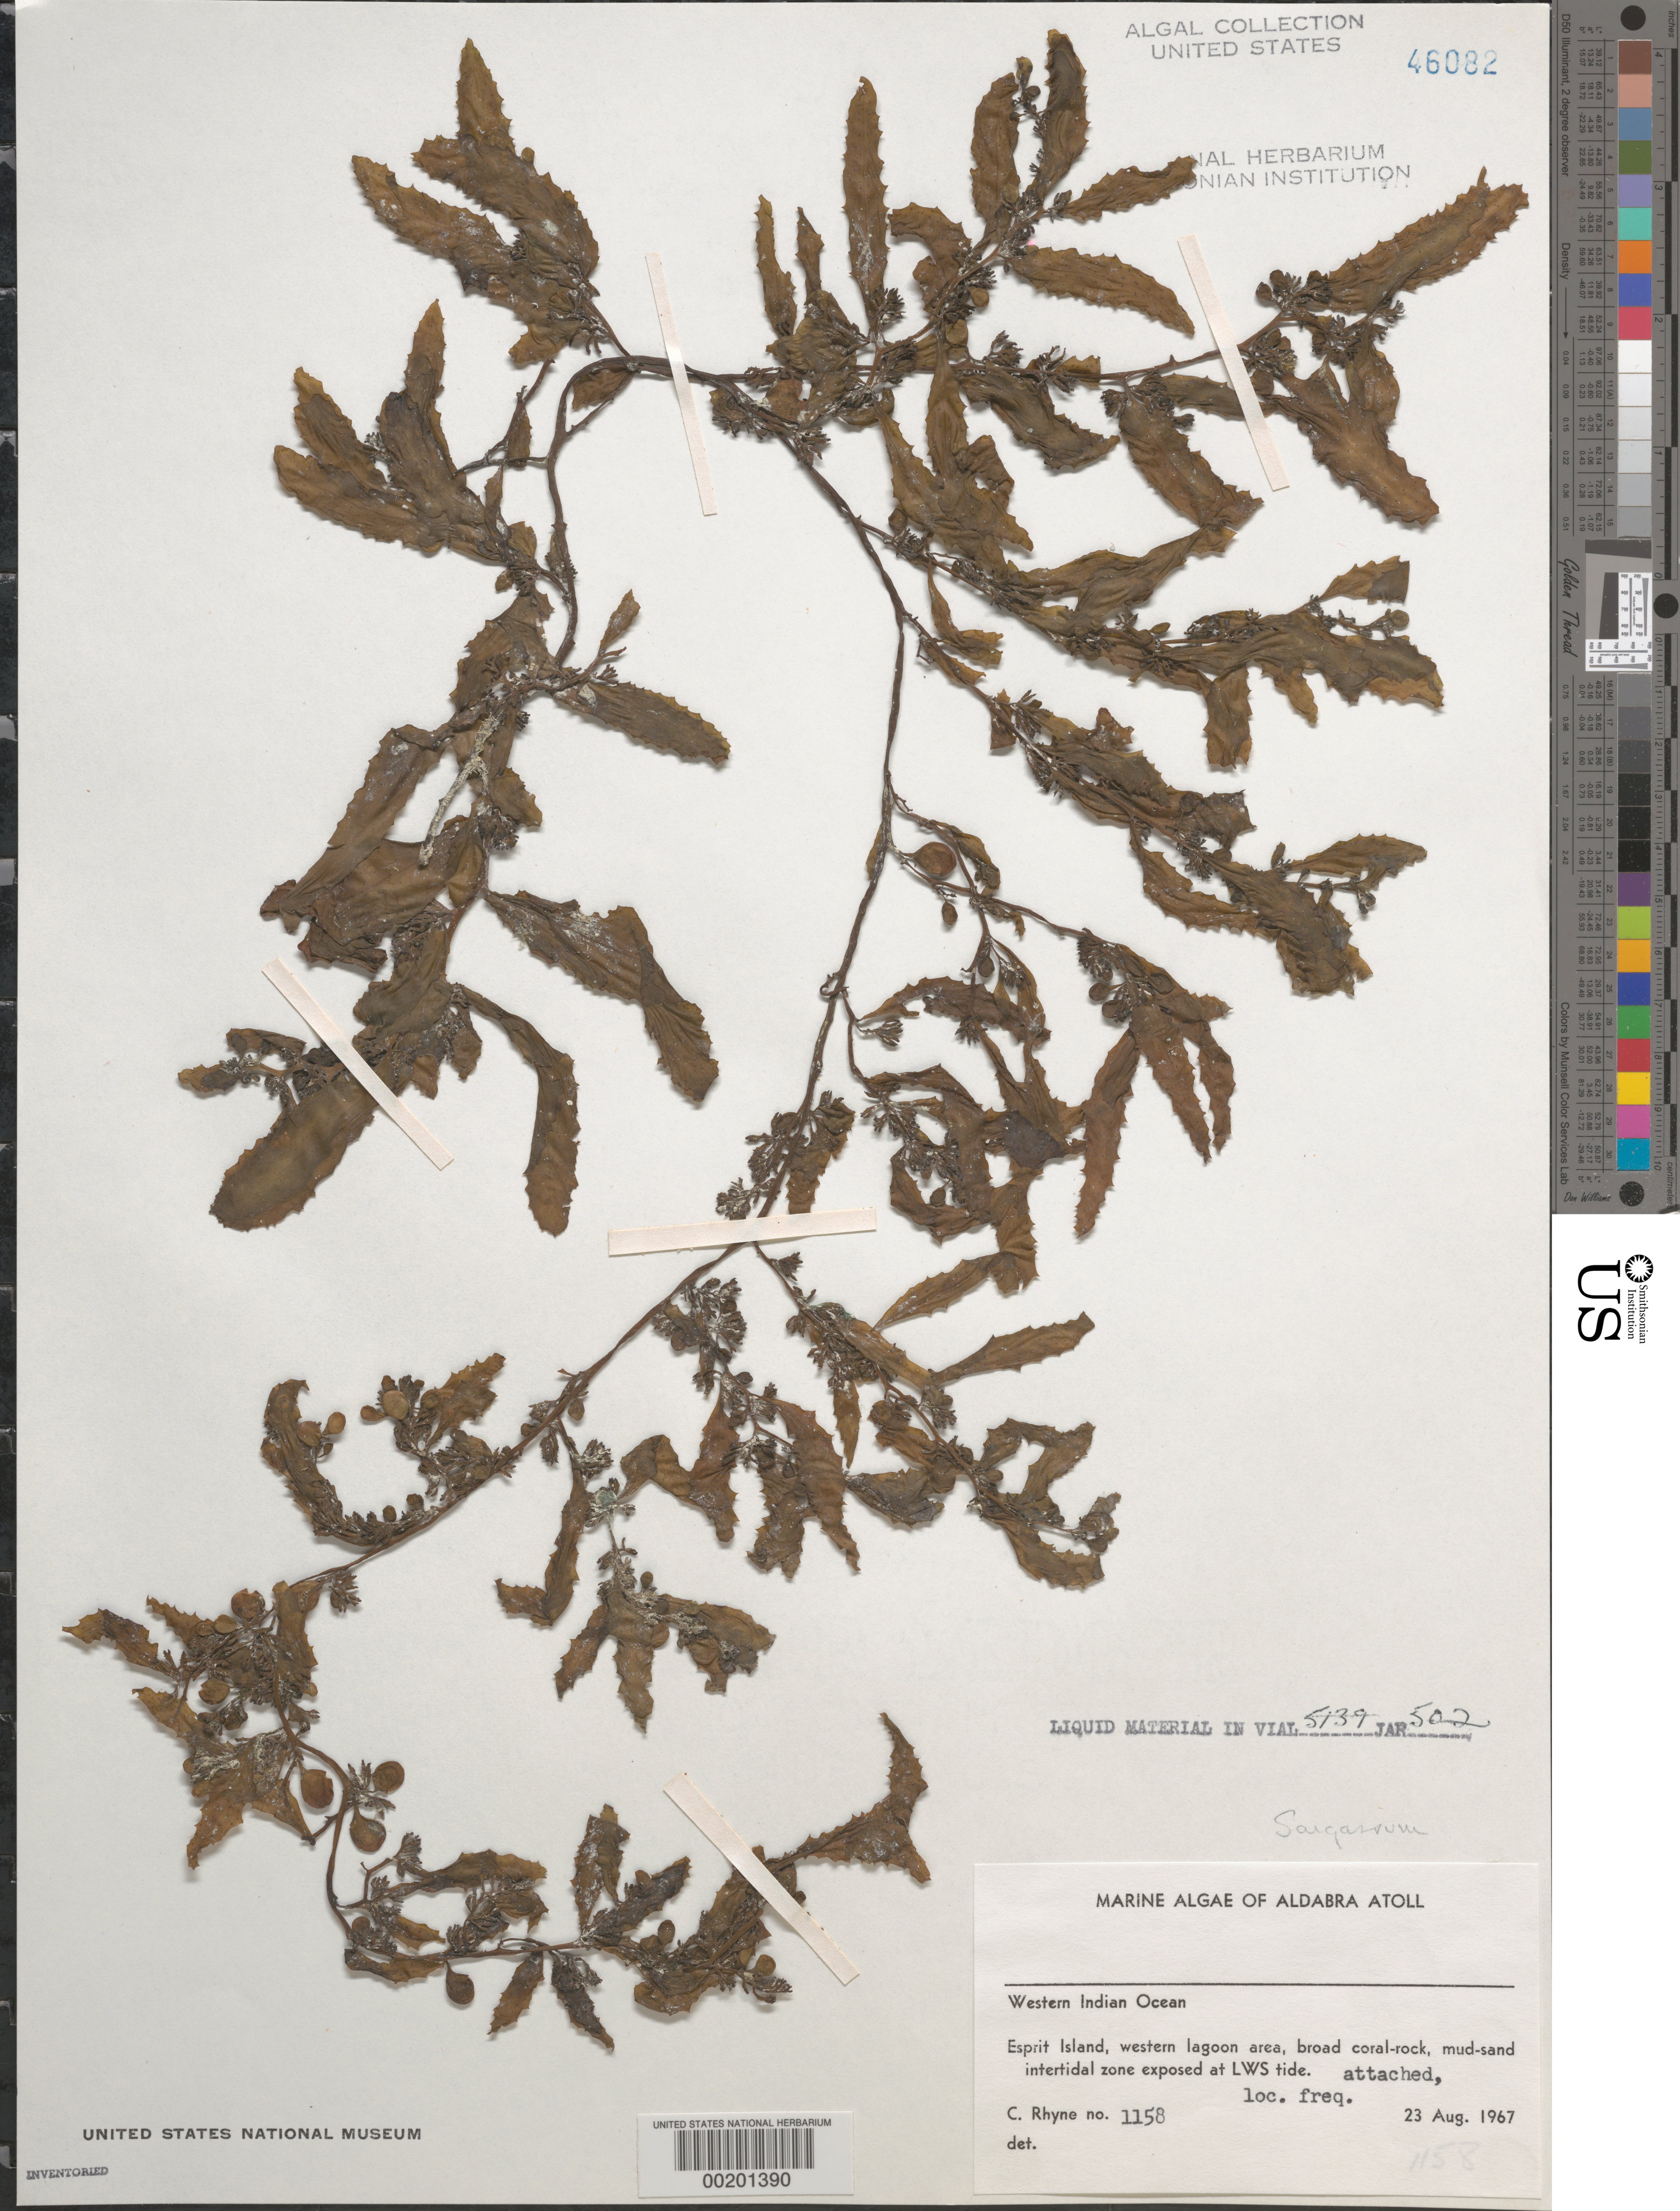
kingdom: Chromista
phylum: Ochrophyta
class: Phaeophyceae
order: Fucales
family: Sargassaceae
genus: Sargassum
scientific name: Sargassum sp.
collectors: C. Rhyne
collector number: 1158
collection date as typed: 23 Aug 1967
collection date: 1967-08-23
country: Seychelles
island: Aldabra Atoll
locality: Ile Esprit, Western lagoon area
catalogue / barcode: US 46082